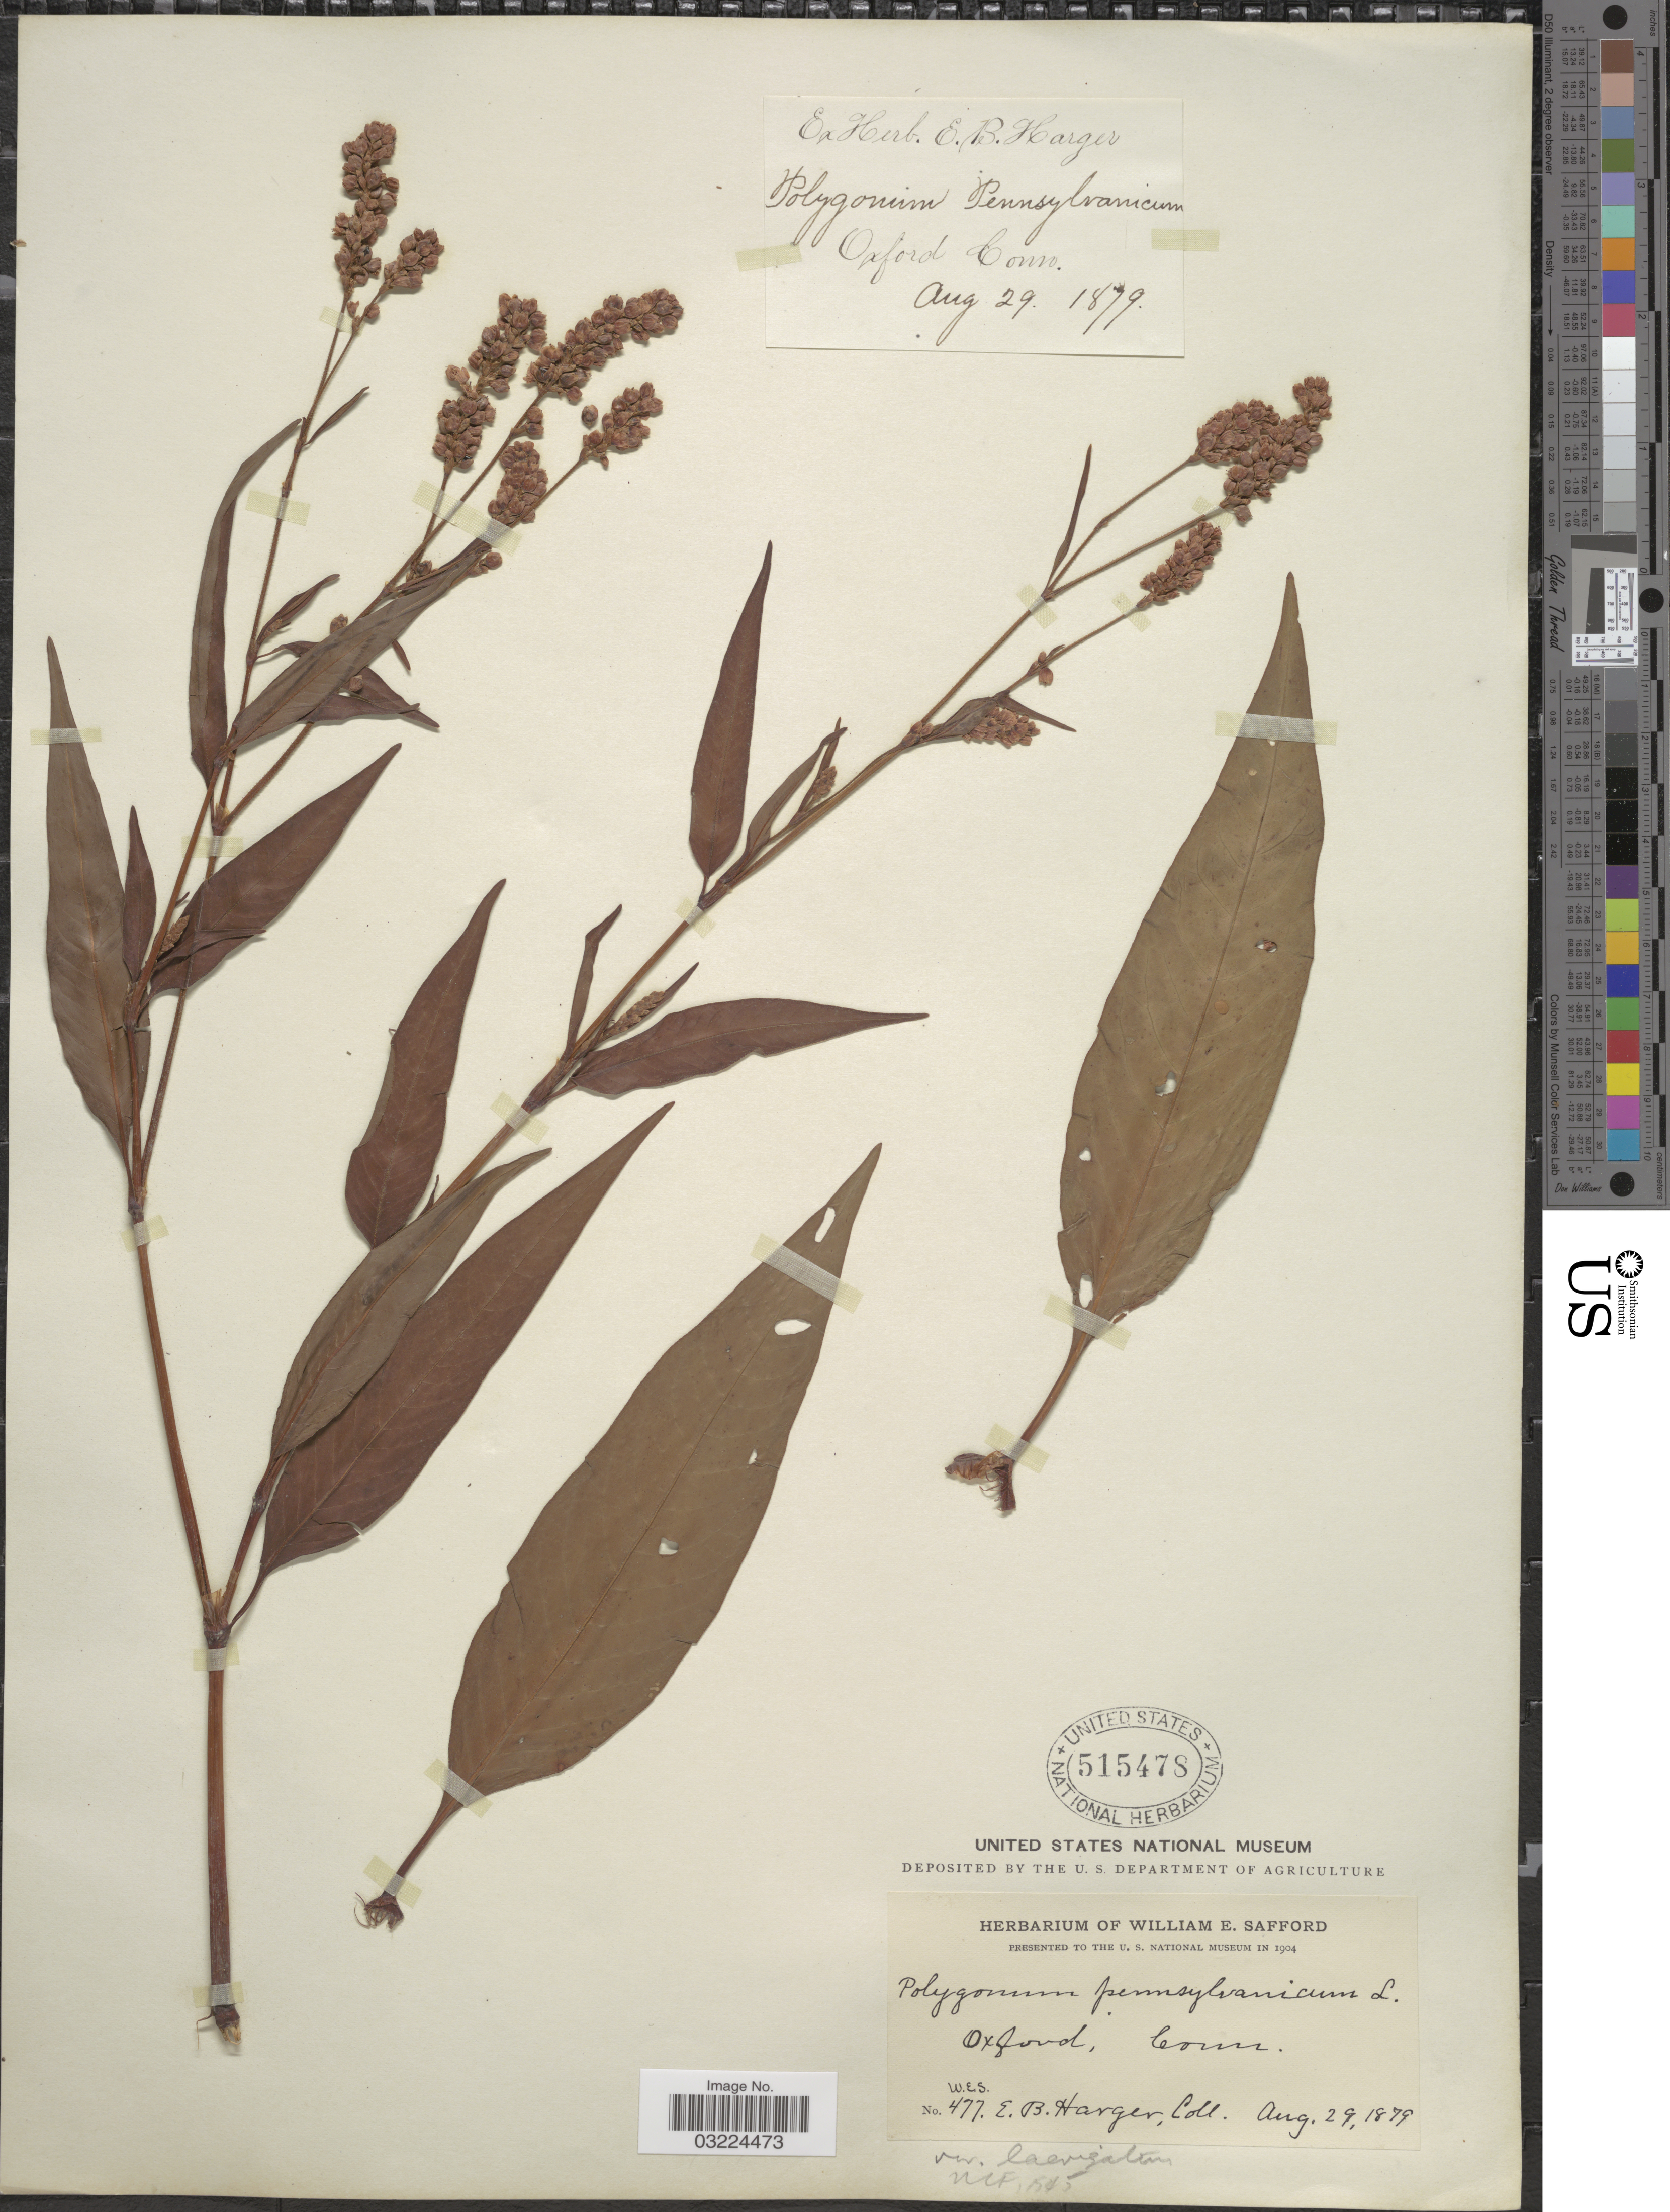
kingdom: Plantae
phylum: Tracheophyta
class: Magnoliopsida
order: Caryophyllales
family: Polygonaceae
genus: Persicaria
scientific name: Persicaria pensylvanica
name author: (L.) M. Gómez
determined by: Atha, D. E.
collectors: E. B. Harger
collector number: W.E.S.477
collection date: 1879-08-29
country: United States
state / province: Connecticut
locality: Oxford.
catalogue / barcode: US 515478